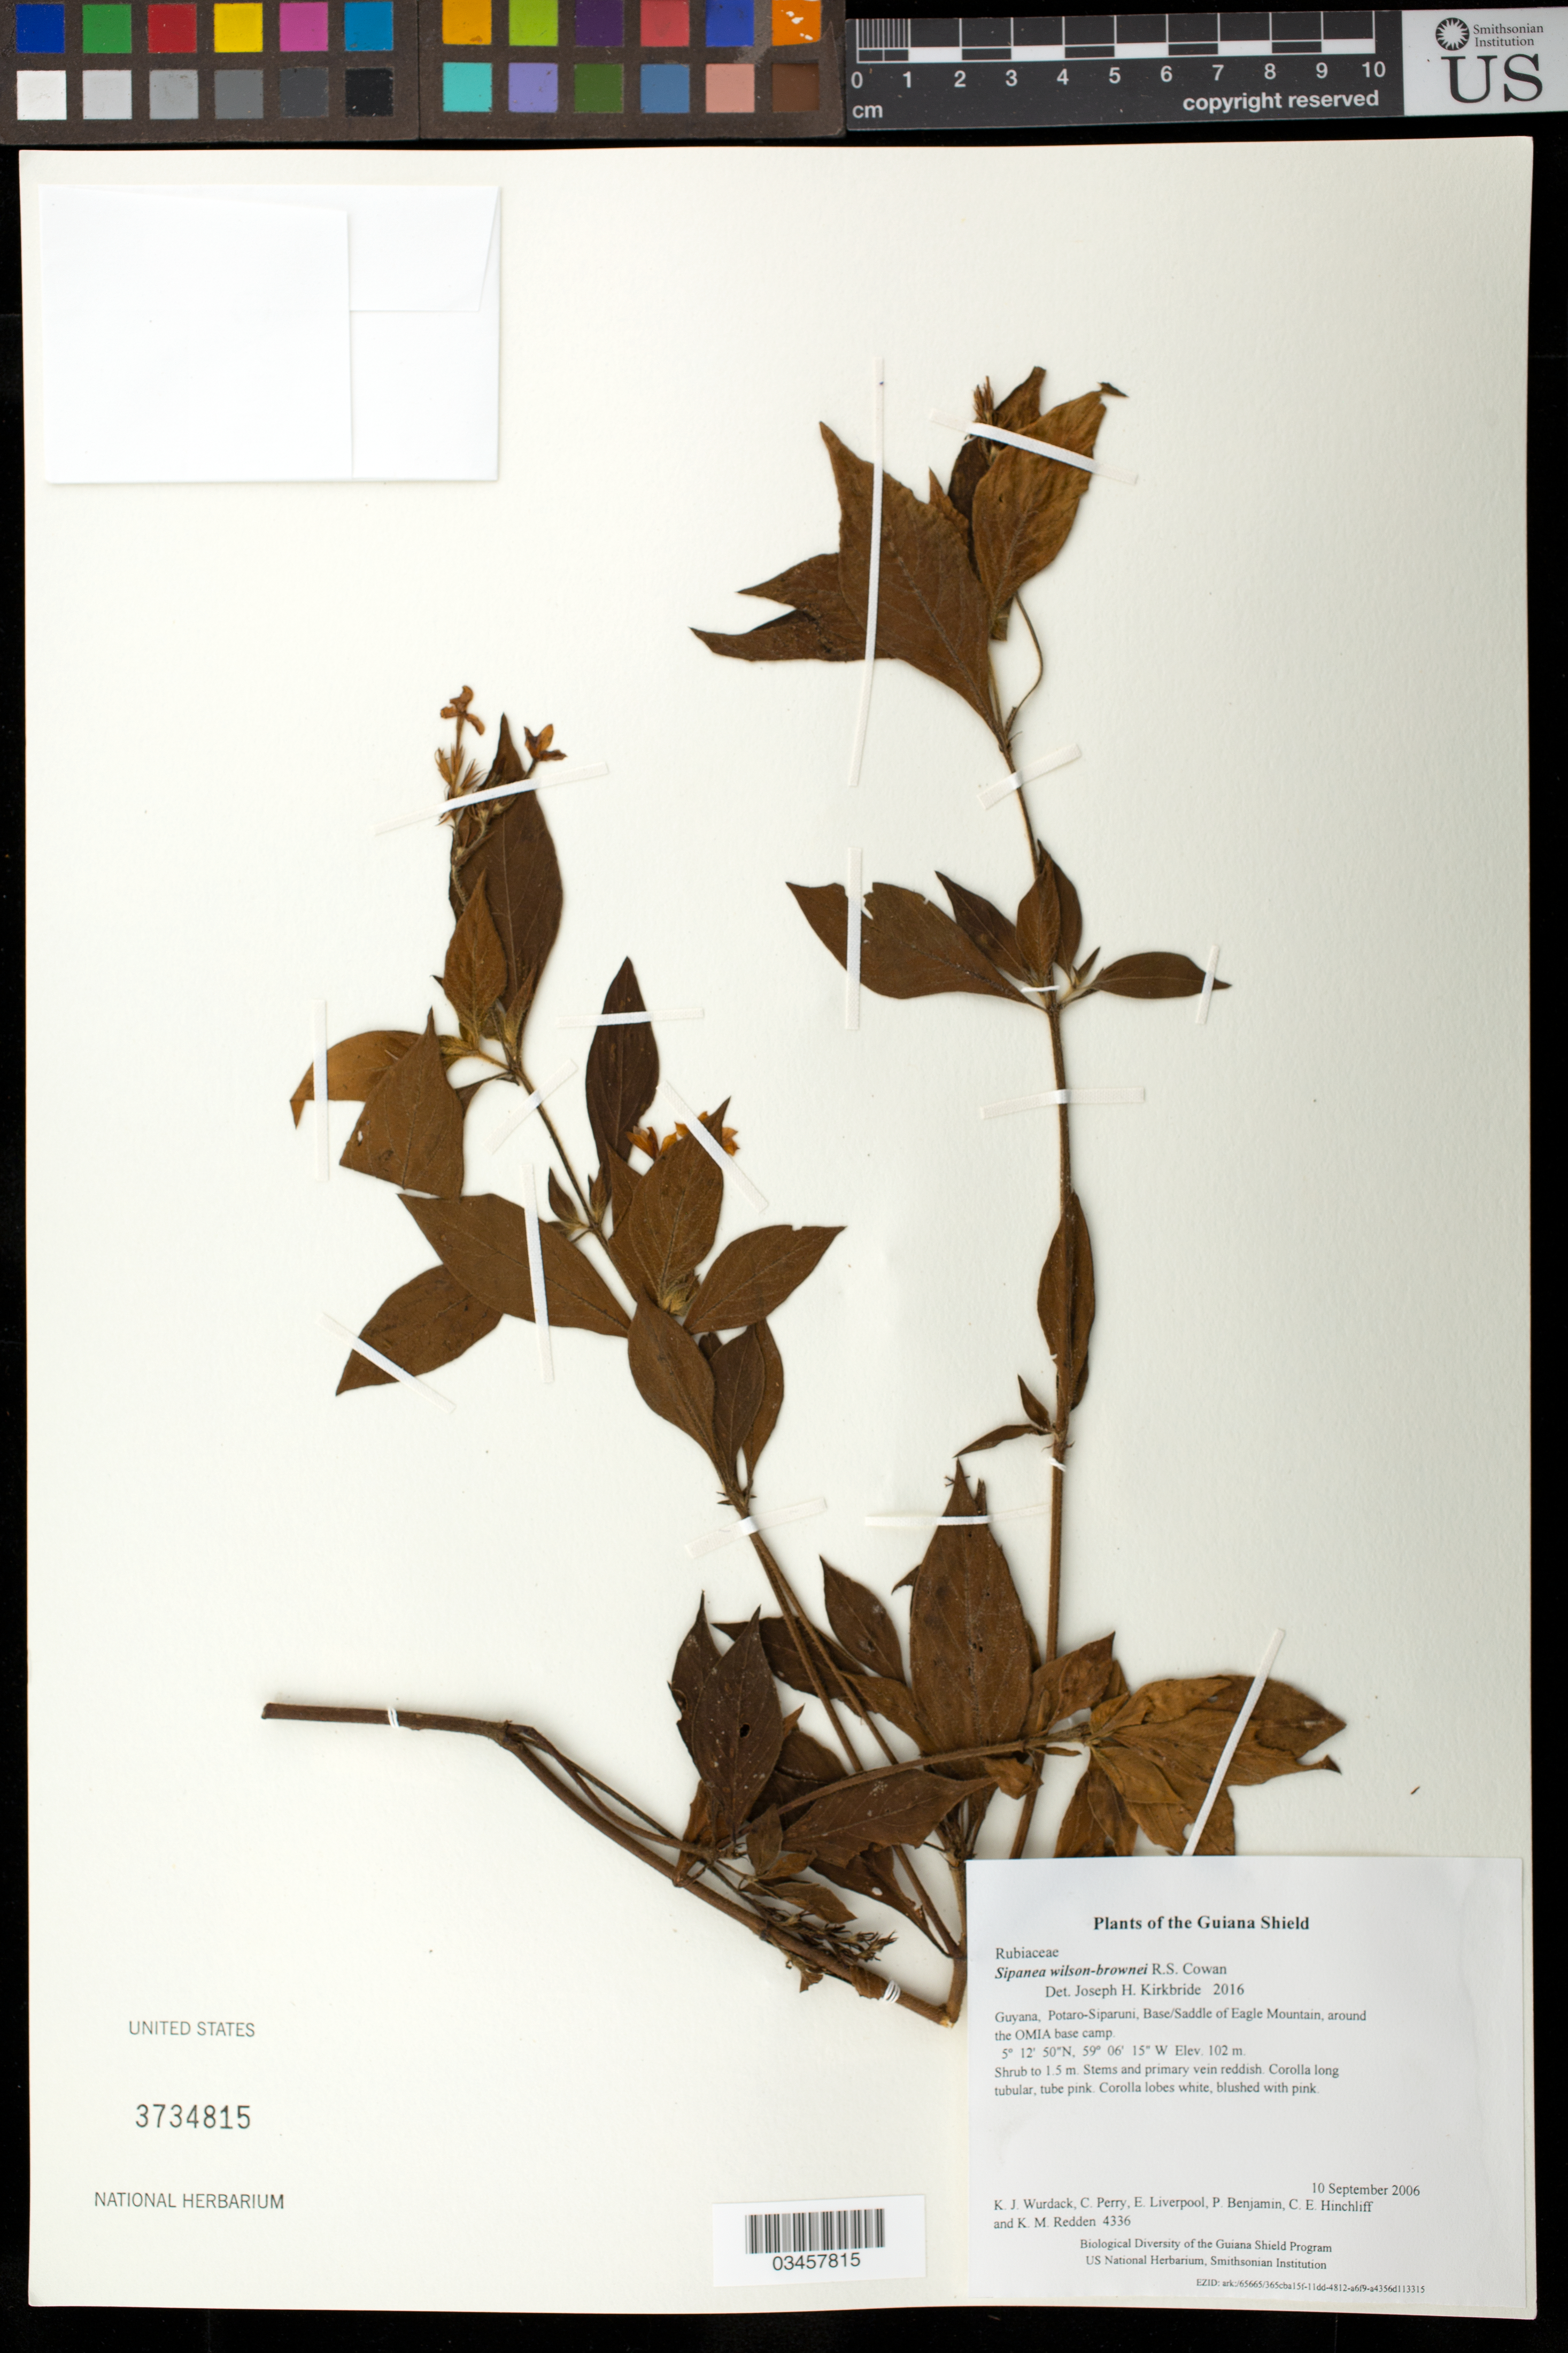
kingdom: Plantae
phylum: Tracheophyta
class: Magnoliopsida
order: Gentianales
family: Rubiaceae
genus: Sipanea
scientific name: Sipanea wilson-brownei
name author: R.S. Cowan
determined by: Kirkbride, J. H.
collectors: K. Wurdack, C. Perry, E. Liverpool, P. Benjamin, C. E. Hinchliff & K. M. Redden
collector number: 4336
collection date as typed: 10 September 2006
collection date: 2006-09-10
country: Guyana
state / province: Potaro-Siparuni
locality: Base/Saddle of Eagle Mountain, around the OMIA base camp.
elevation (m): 102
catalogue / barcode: US 3734815